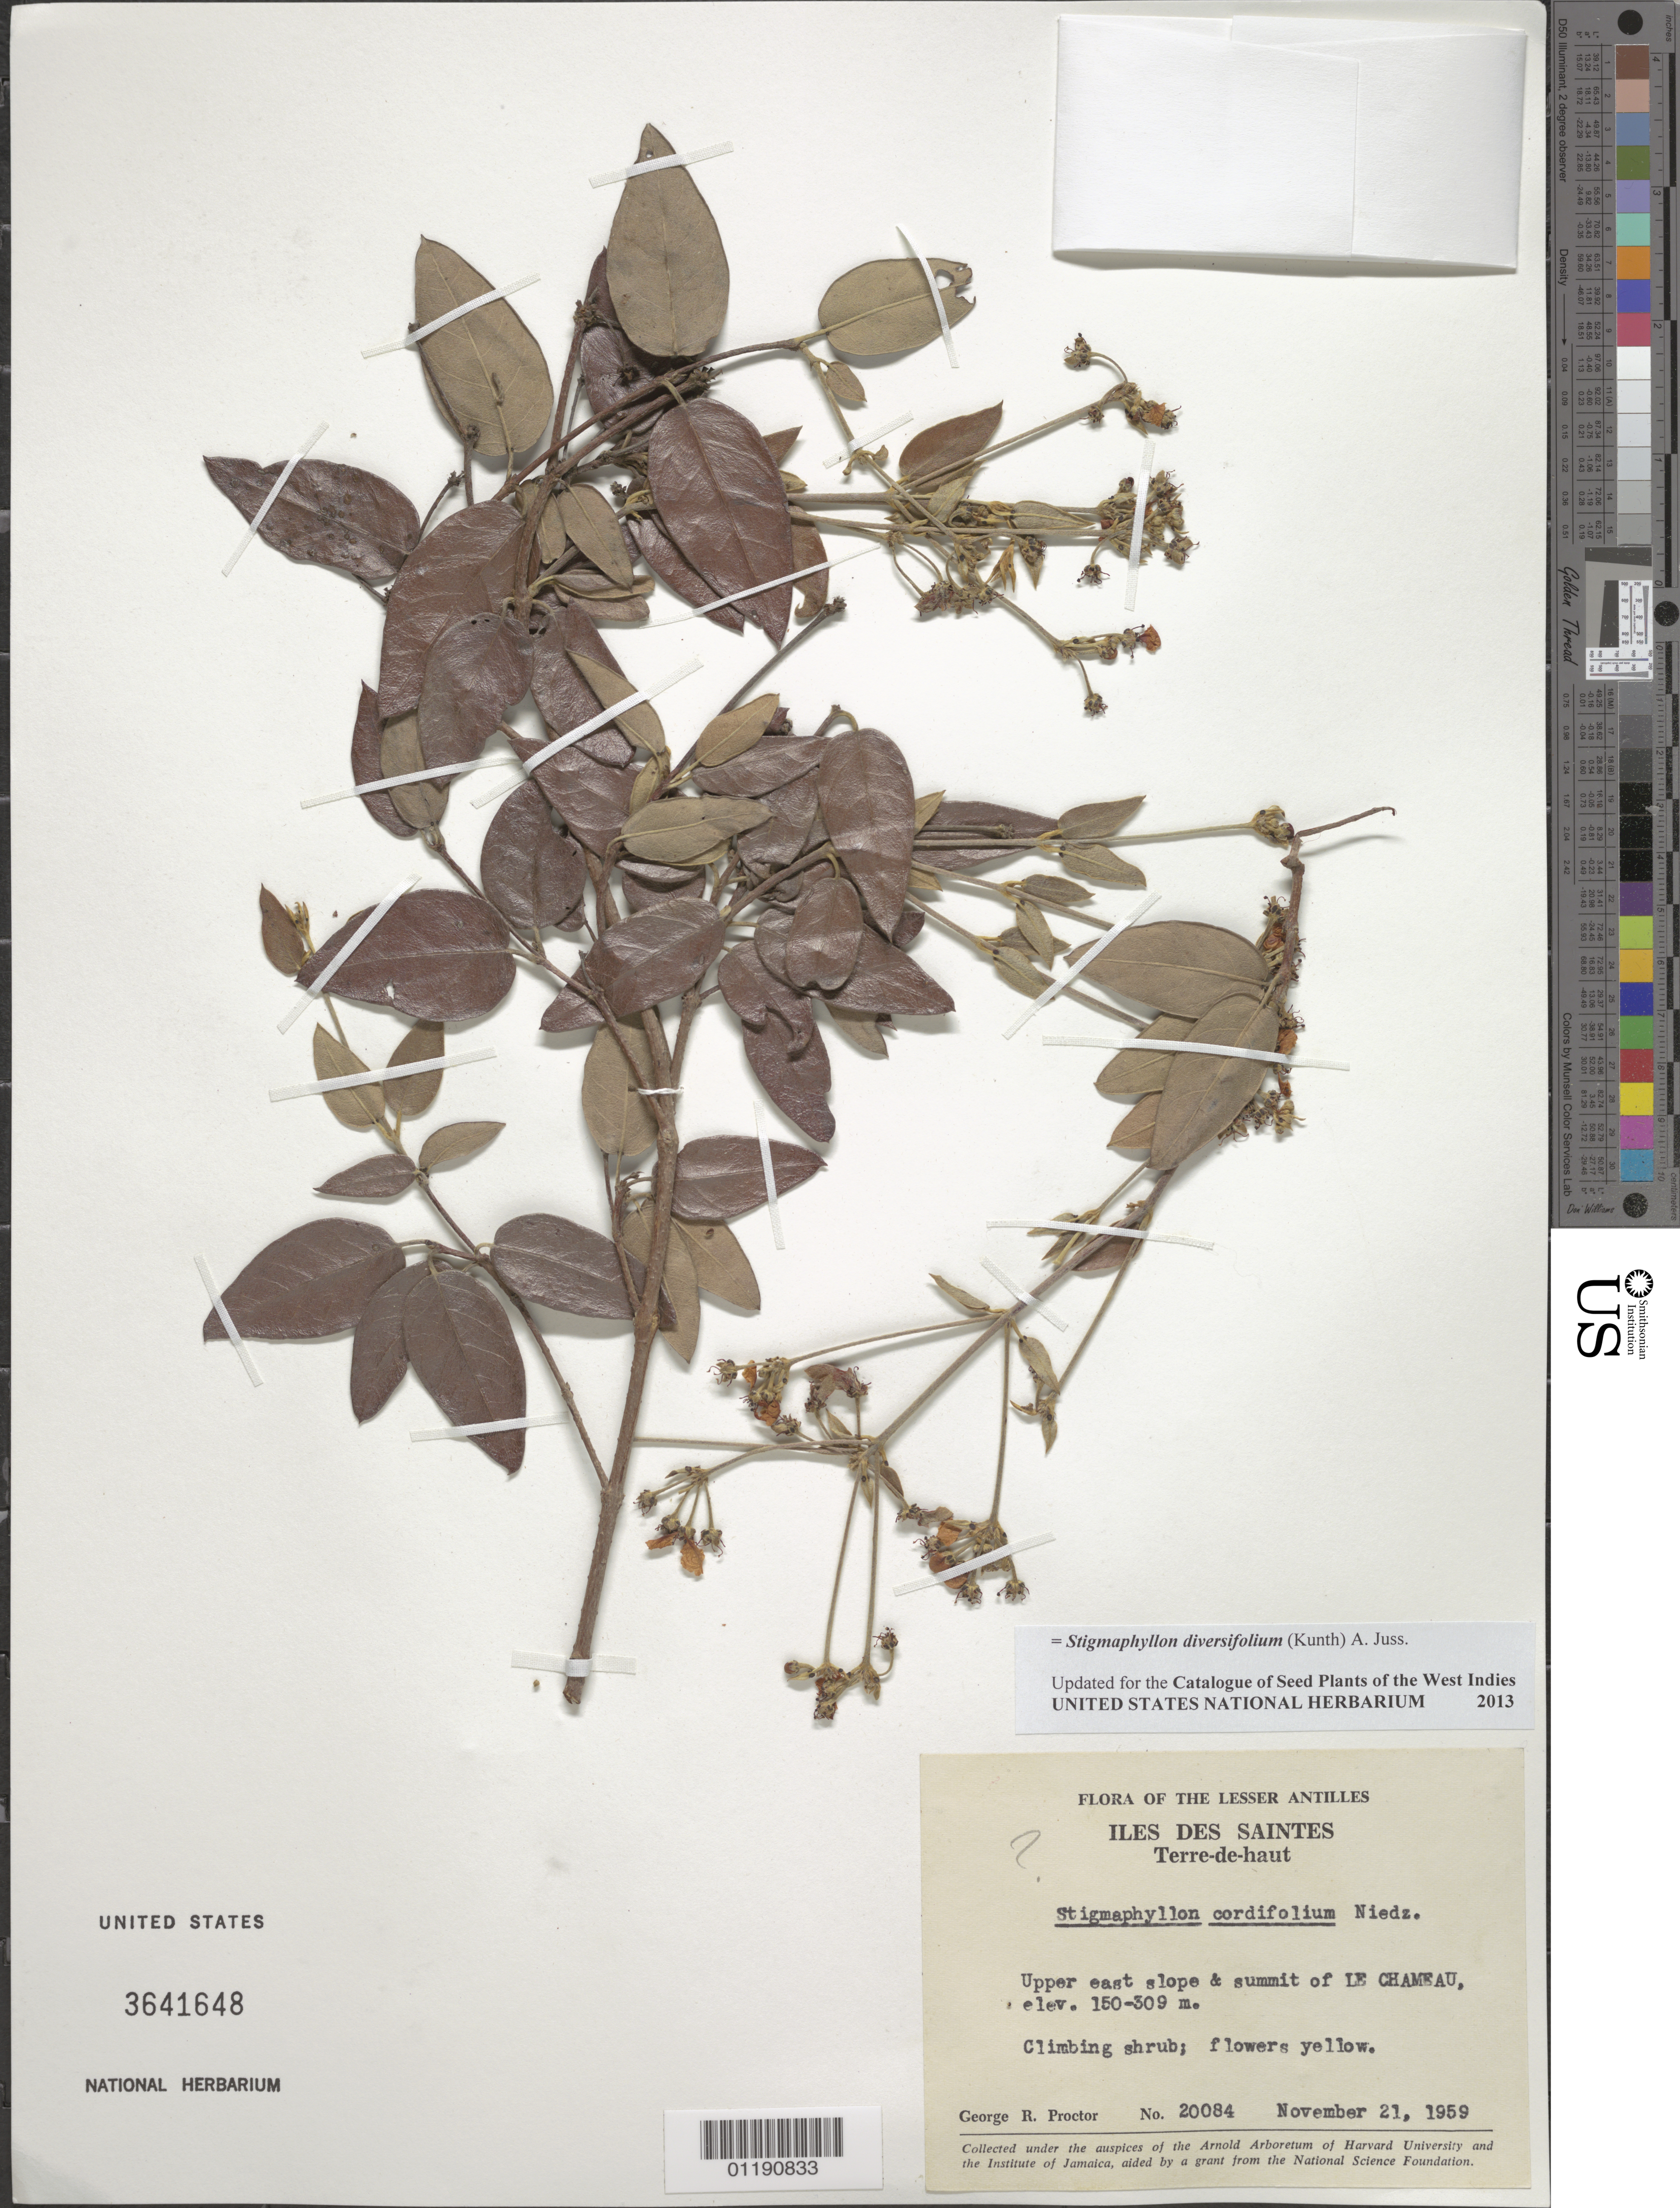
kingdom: Plantae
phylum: Tracheophyta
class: Magnoliopsida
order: Malpighiales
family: Malpighiaceae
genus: Stigmaphyllon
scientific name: Stigmaphyllon diversifolium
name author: (Kunth) A. Juss.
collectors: G. R. Proctor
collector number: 20084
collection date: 1959-11-21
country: Guadeloupe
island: Terre-de-Haut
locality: Terre-de-haut. Upper East slope and summit of Le Chameau.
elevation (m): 150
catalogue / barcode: US 3641648